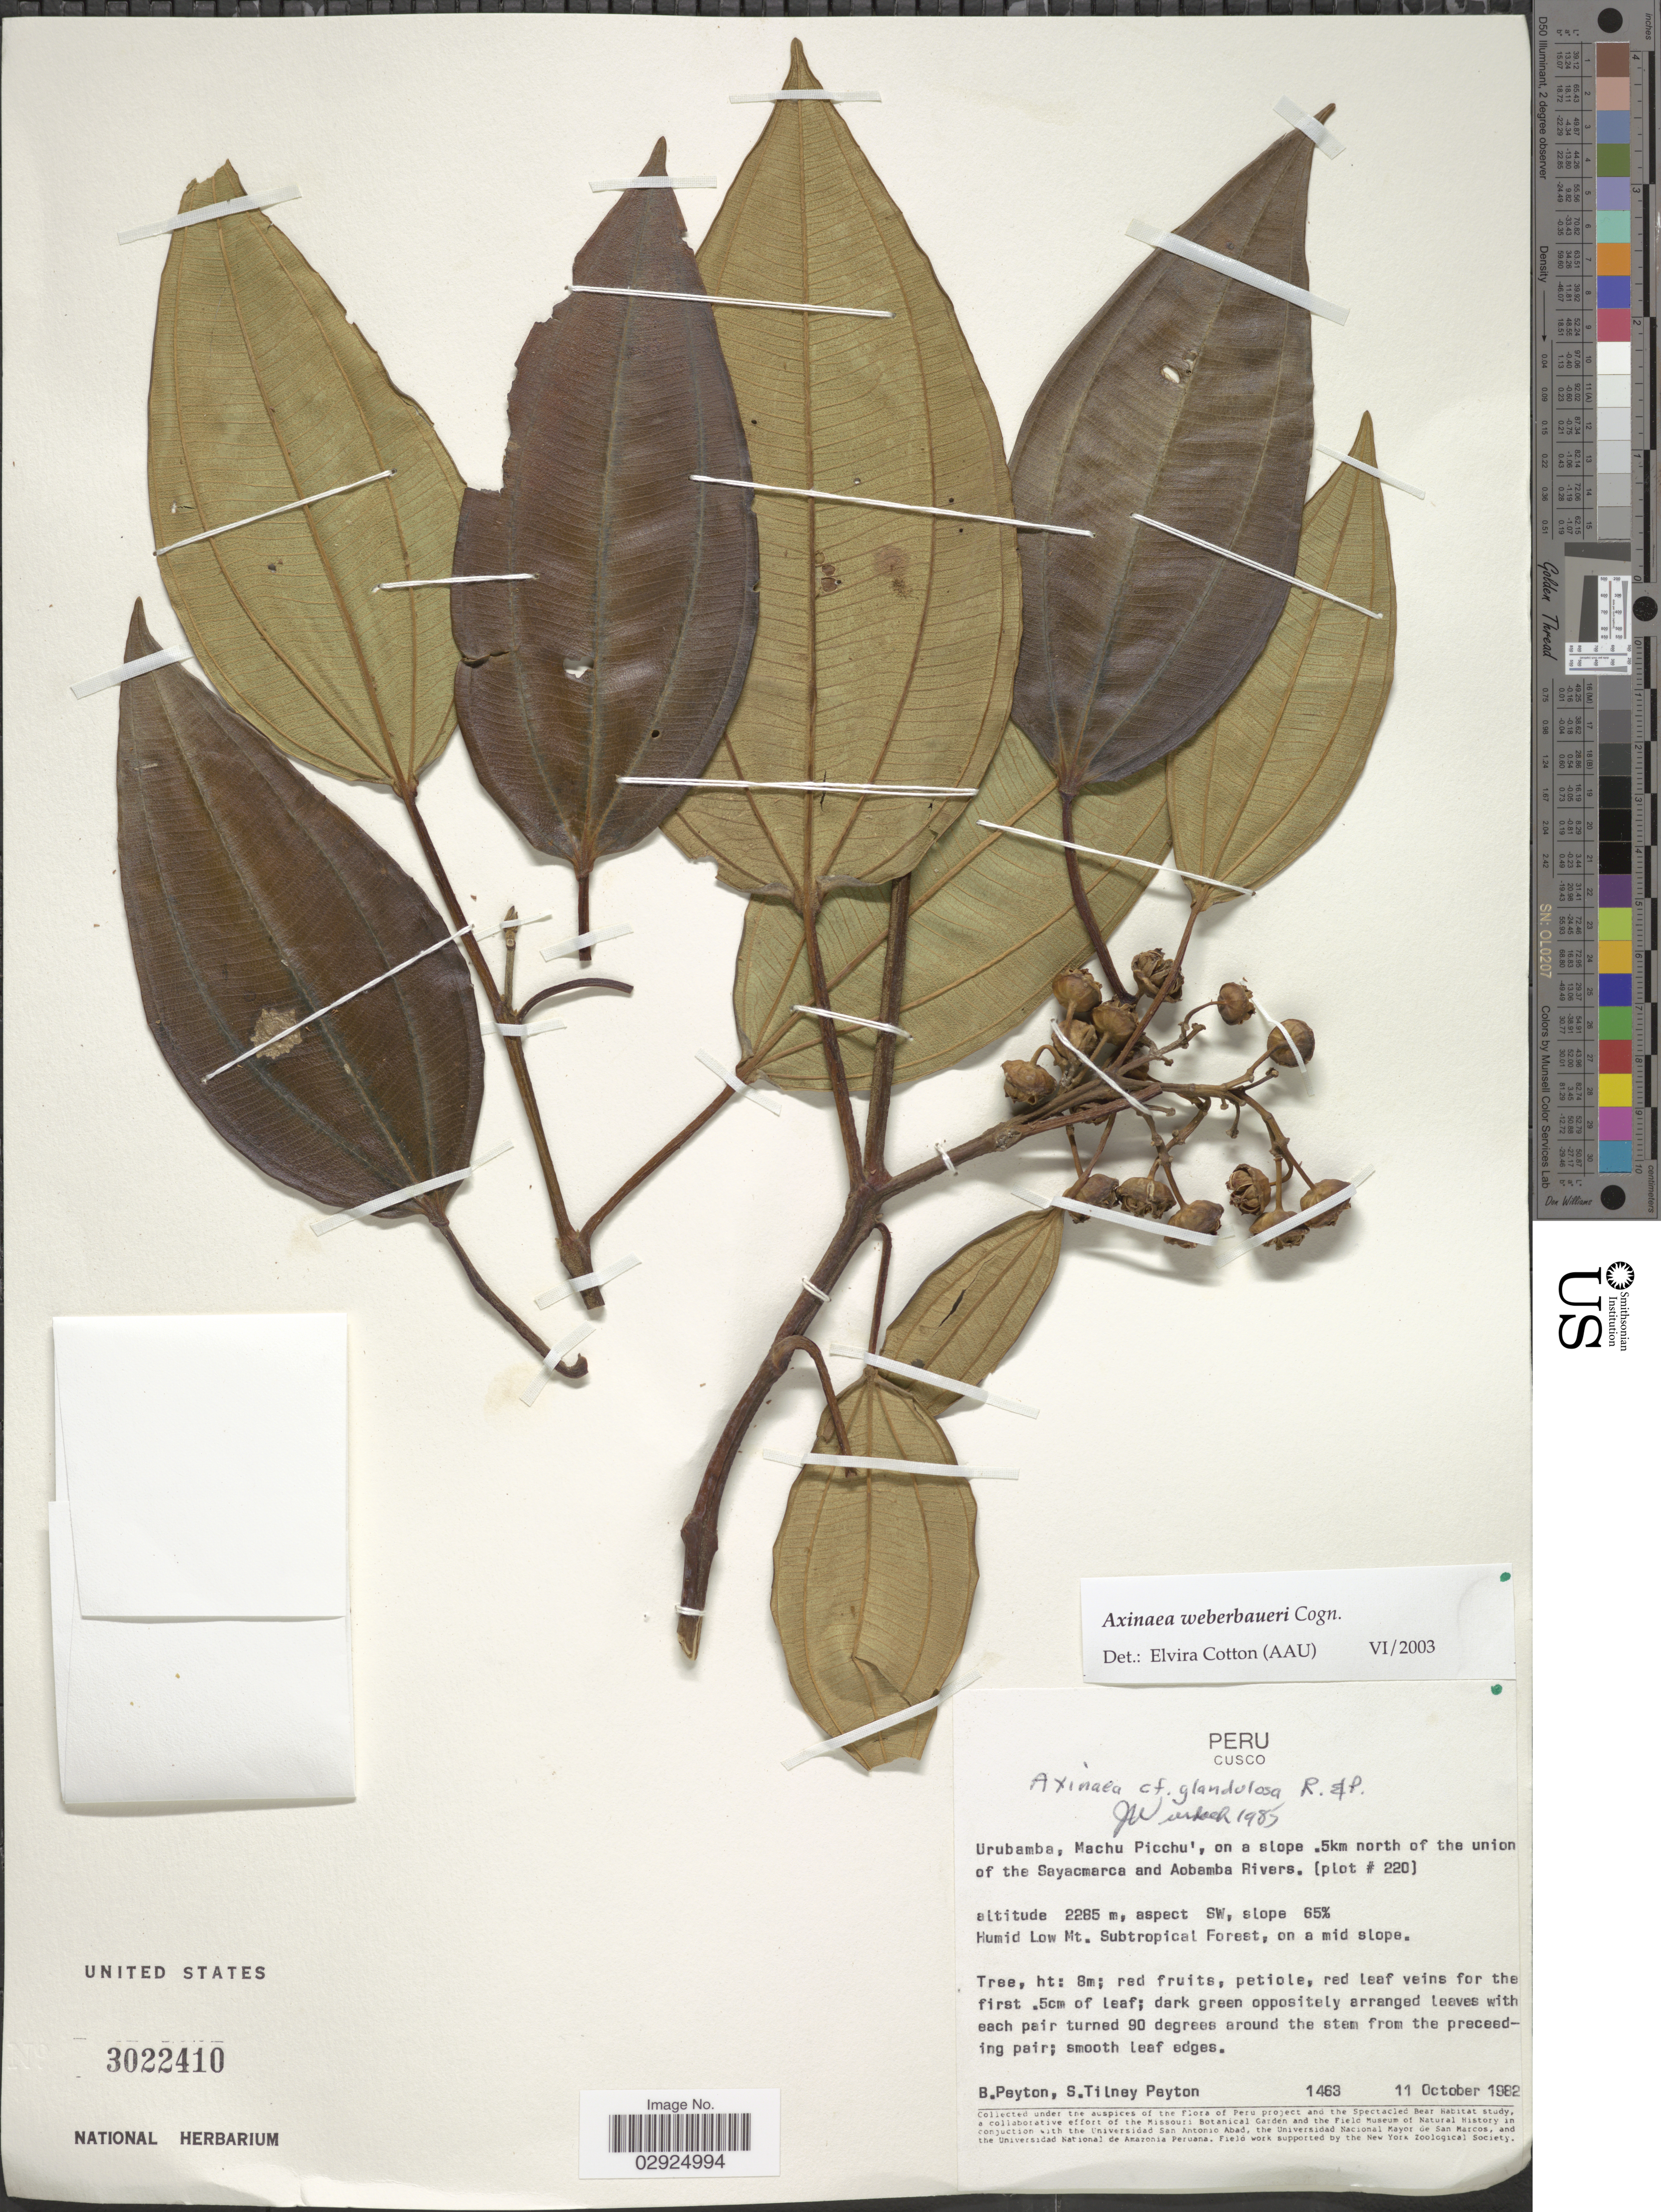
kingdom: Plantae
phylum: Tracheophyta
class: Magnoliopsida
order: Myrtales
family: Melastomataceae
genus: Axinaea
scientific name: Axinaea weberbaueri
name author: Cogn.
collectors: B. Peyton & S. Peyton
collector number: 1463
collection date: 1982-10-11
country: Peru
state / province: Cusco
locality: Urubamba, Machu Picchu' , on a slope, 5 km north of the union of the Sayacmarca and Aobamba Rivers, (plot # 220).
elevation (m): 2285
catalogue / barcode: US 3022410